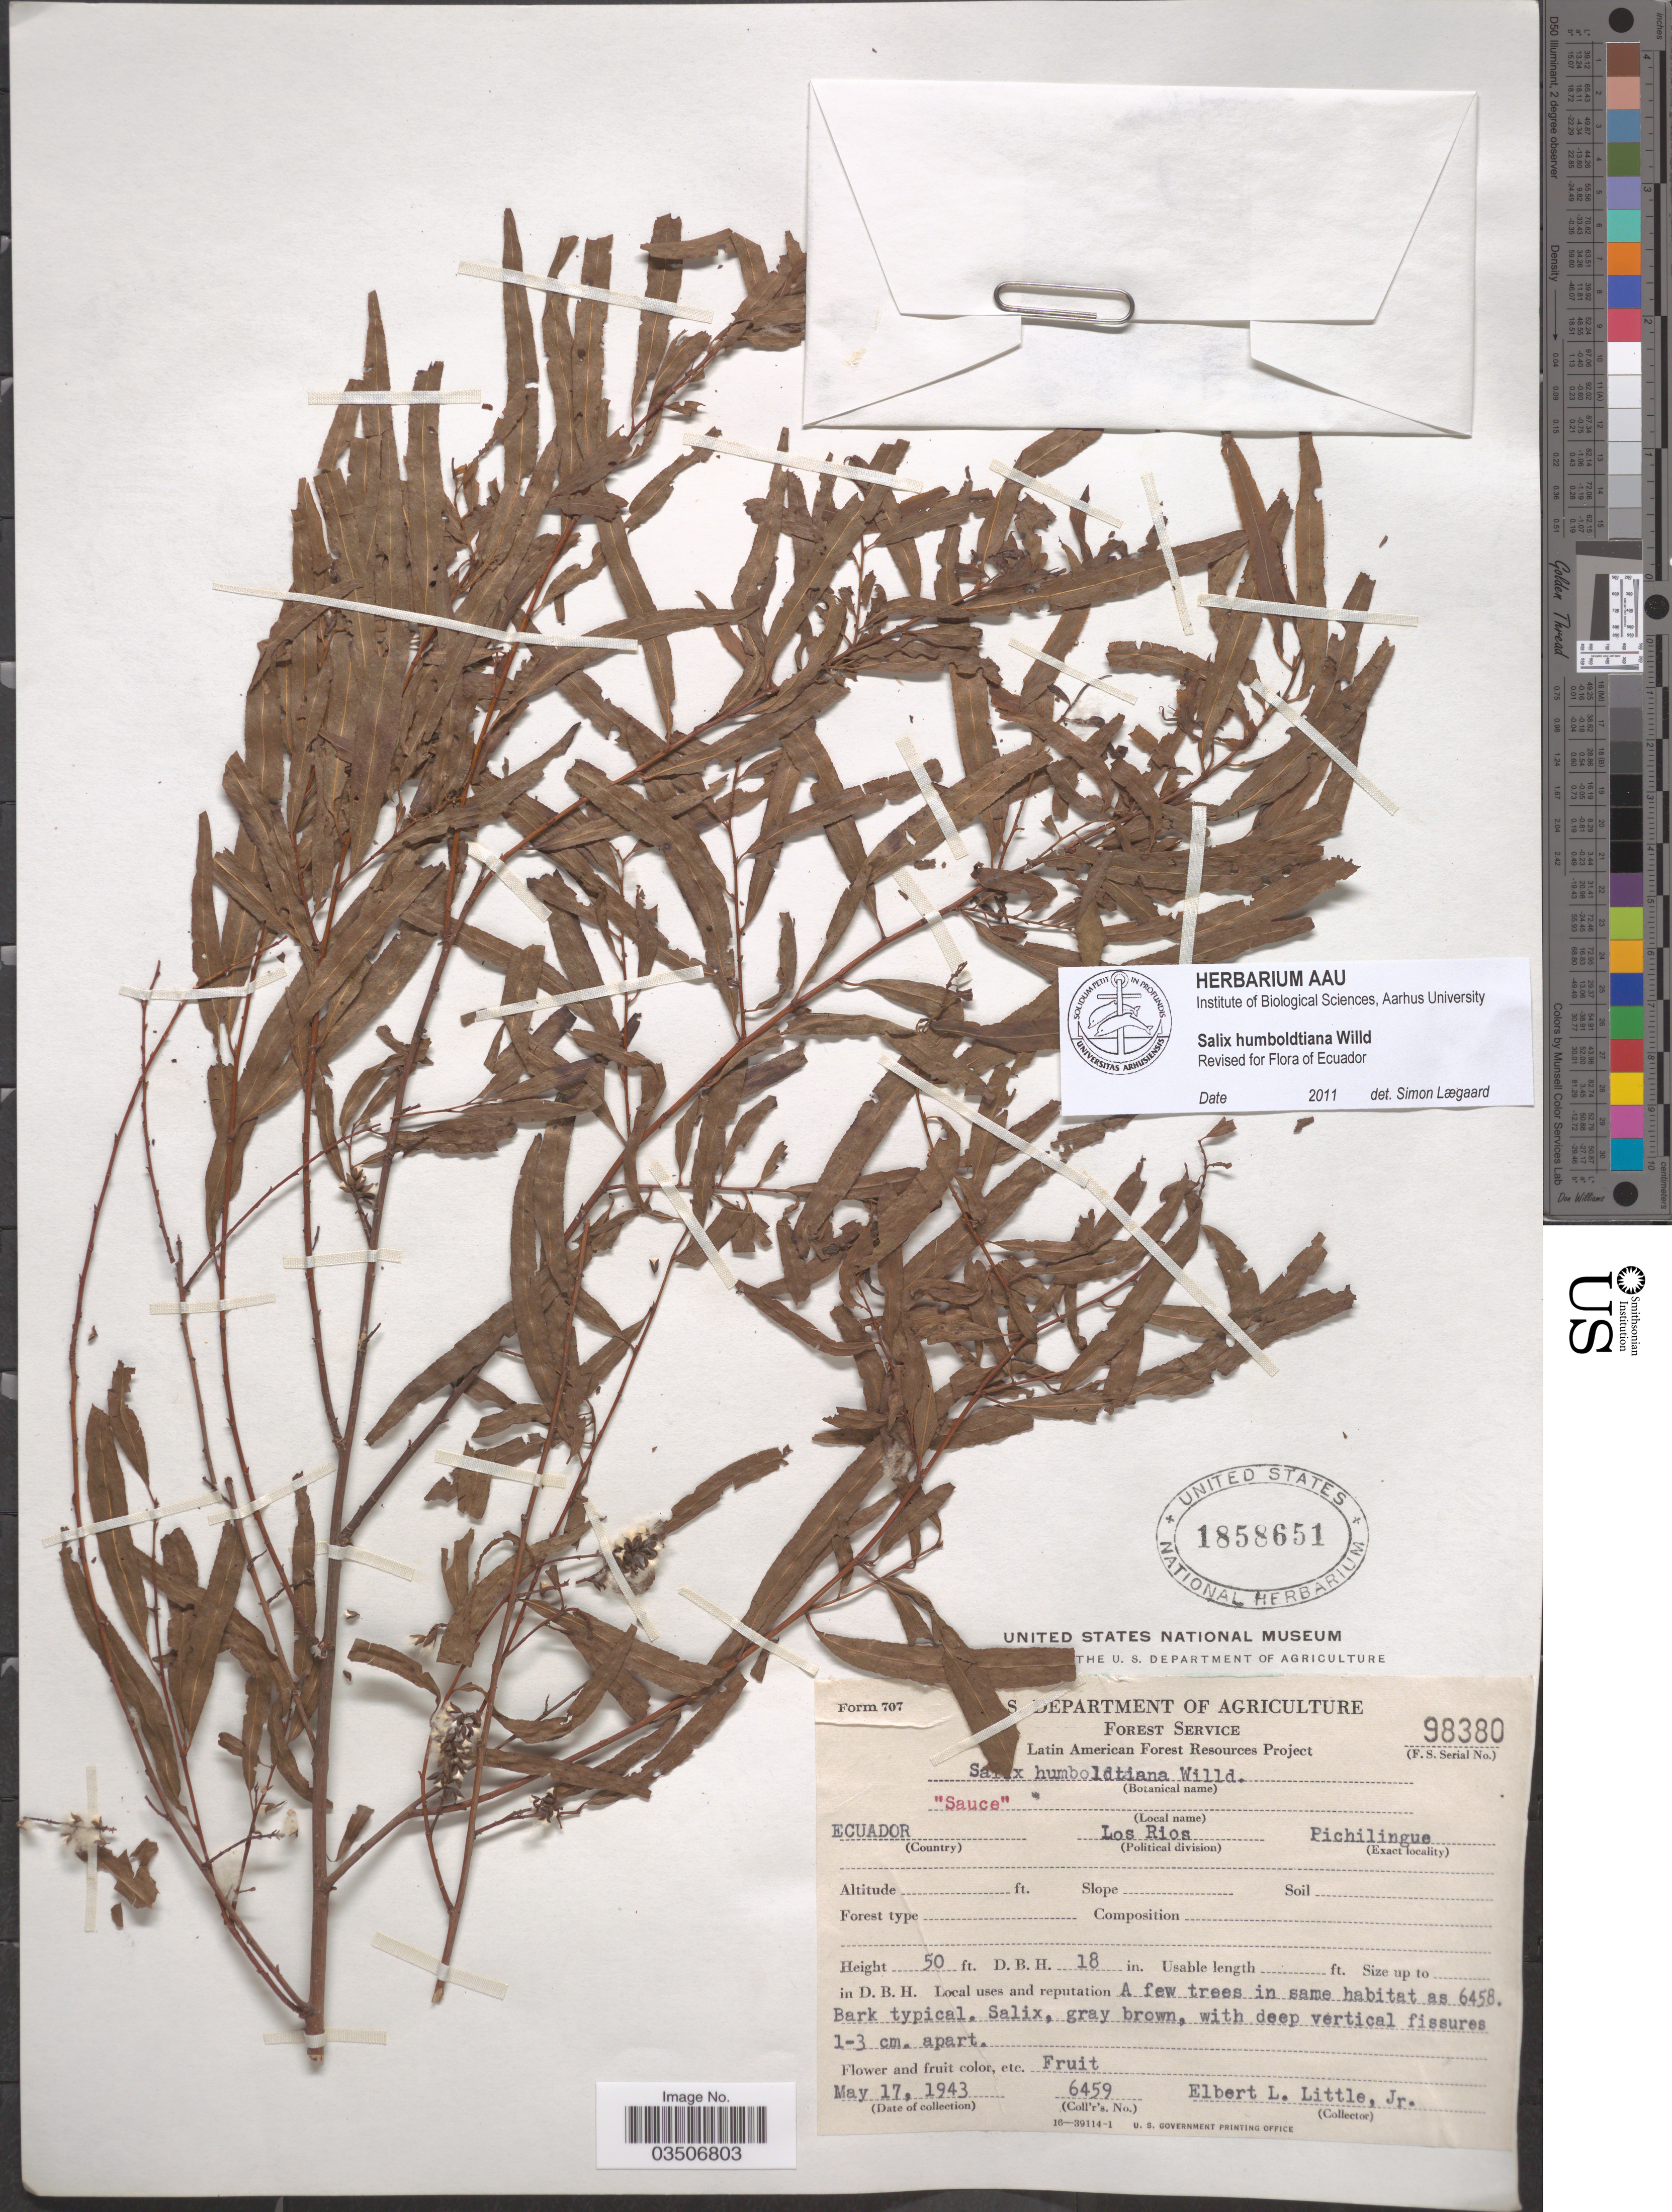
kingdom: Plantae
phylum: Tracheophyta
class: Magnoliopsida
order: Malpighiales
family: Salicaceae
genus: Salix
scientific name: Salix humboldtiana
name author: Willd.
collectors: E. L. Little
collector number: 6459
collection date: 1943-05-17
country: Ecuador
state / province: Los Ríos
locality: Pichilingue.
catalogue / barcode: US 1858651